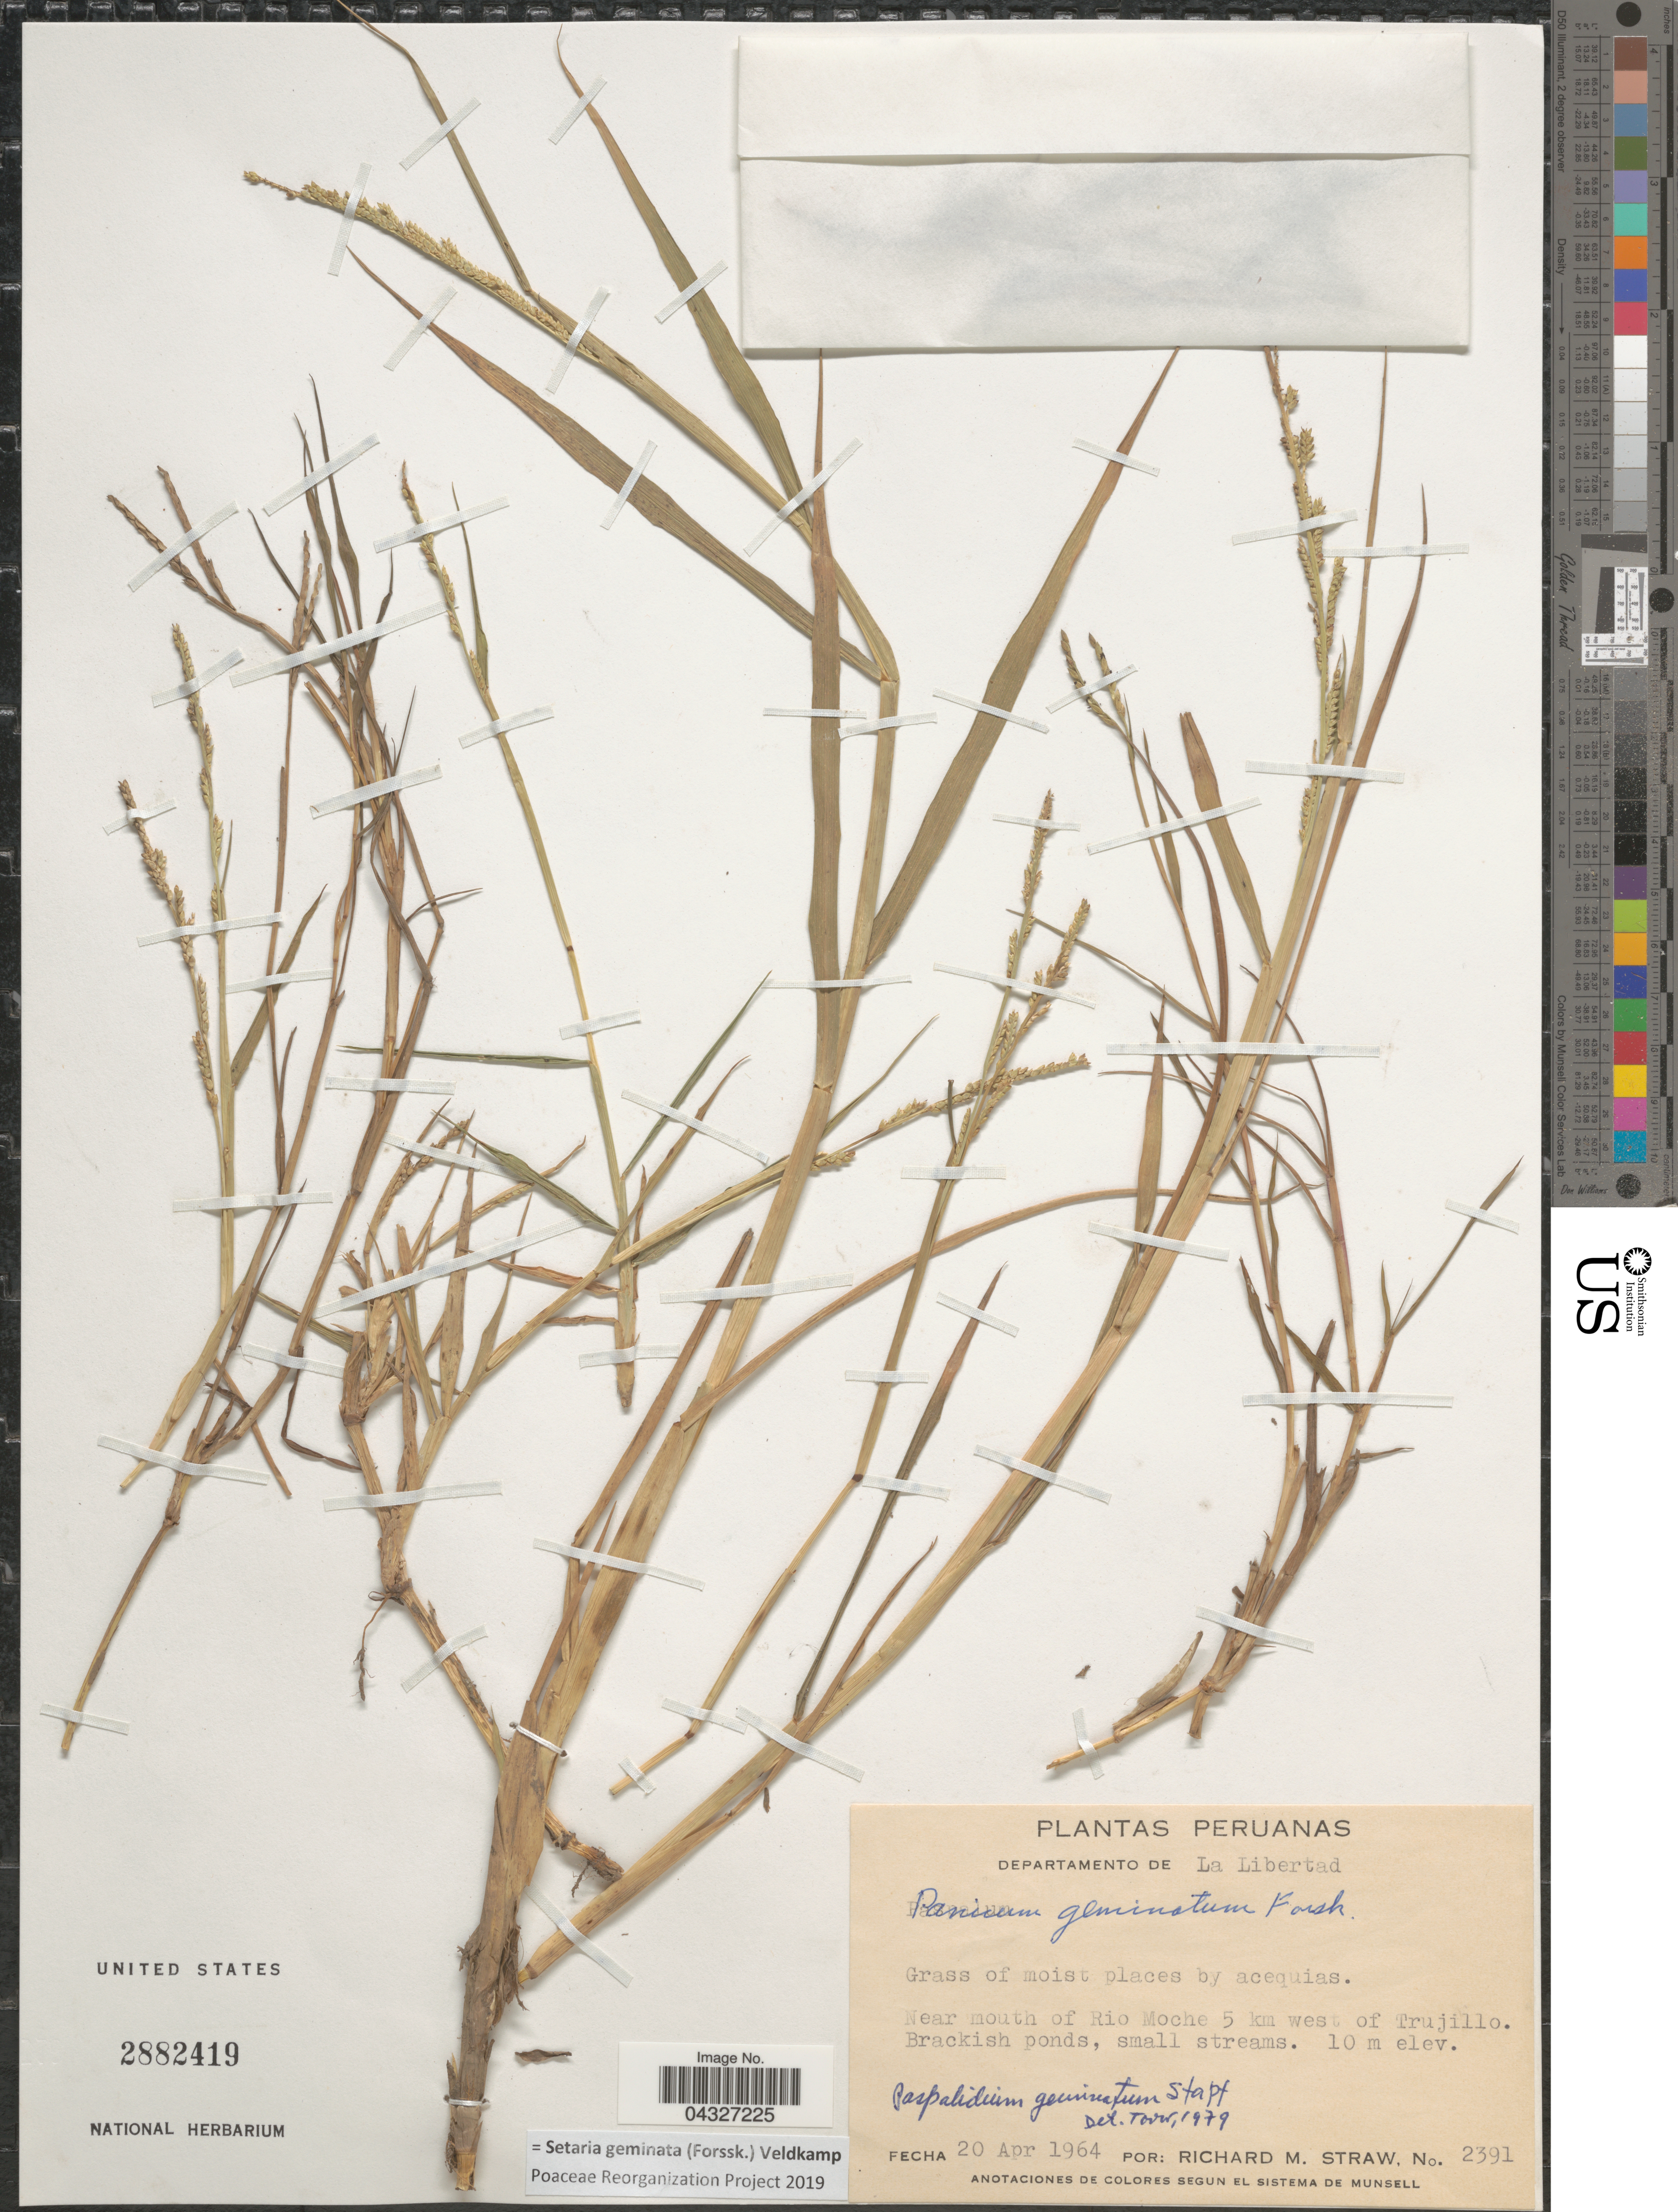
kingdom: Plantae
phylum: Tracheophyta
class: Liliopsida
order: Poales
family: Poaceae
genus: Setaria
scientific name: Setaria geminata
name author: (Forssk.) Veldkamp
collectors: R. M. Straw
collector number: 2391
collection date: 1964-04-20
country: Peru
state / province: La Libertad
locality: Departamento de La Libertad. Near mouth of Rio Moche 5 km west of Trujillo.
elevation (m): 10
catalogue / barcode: US 2882419